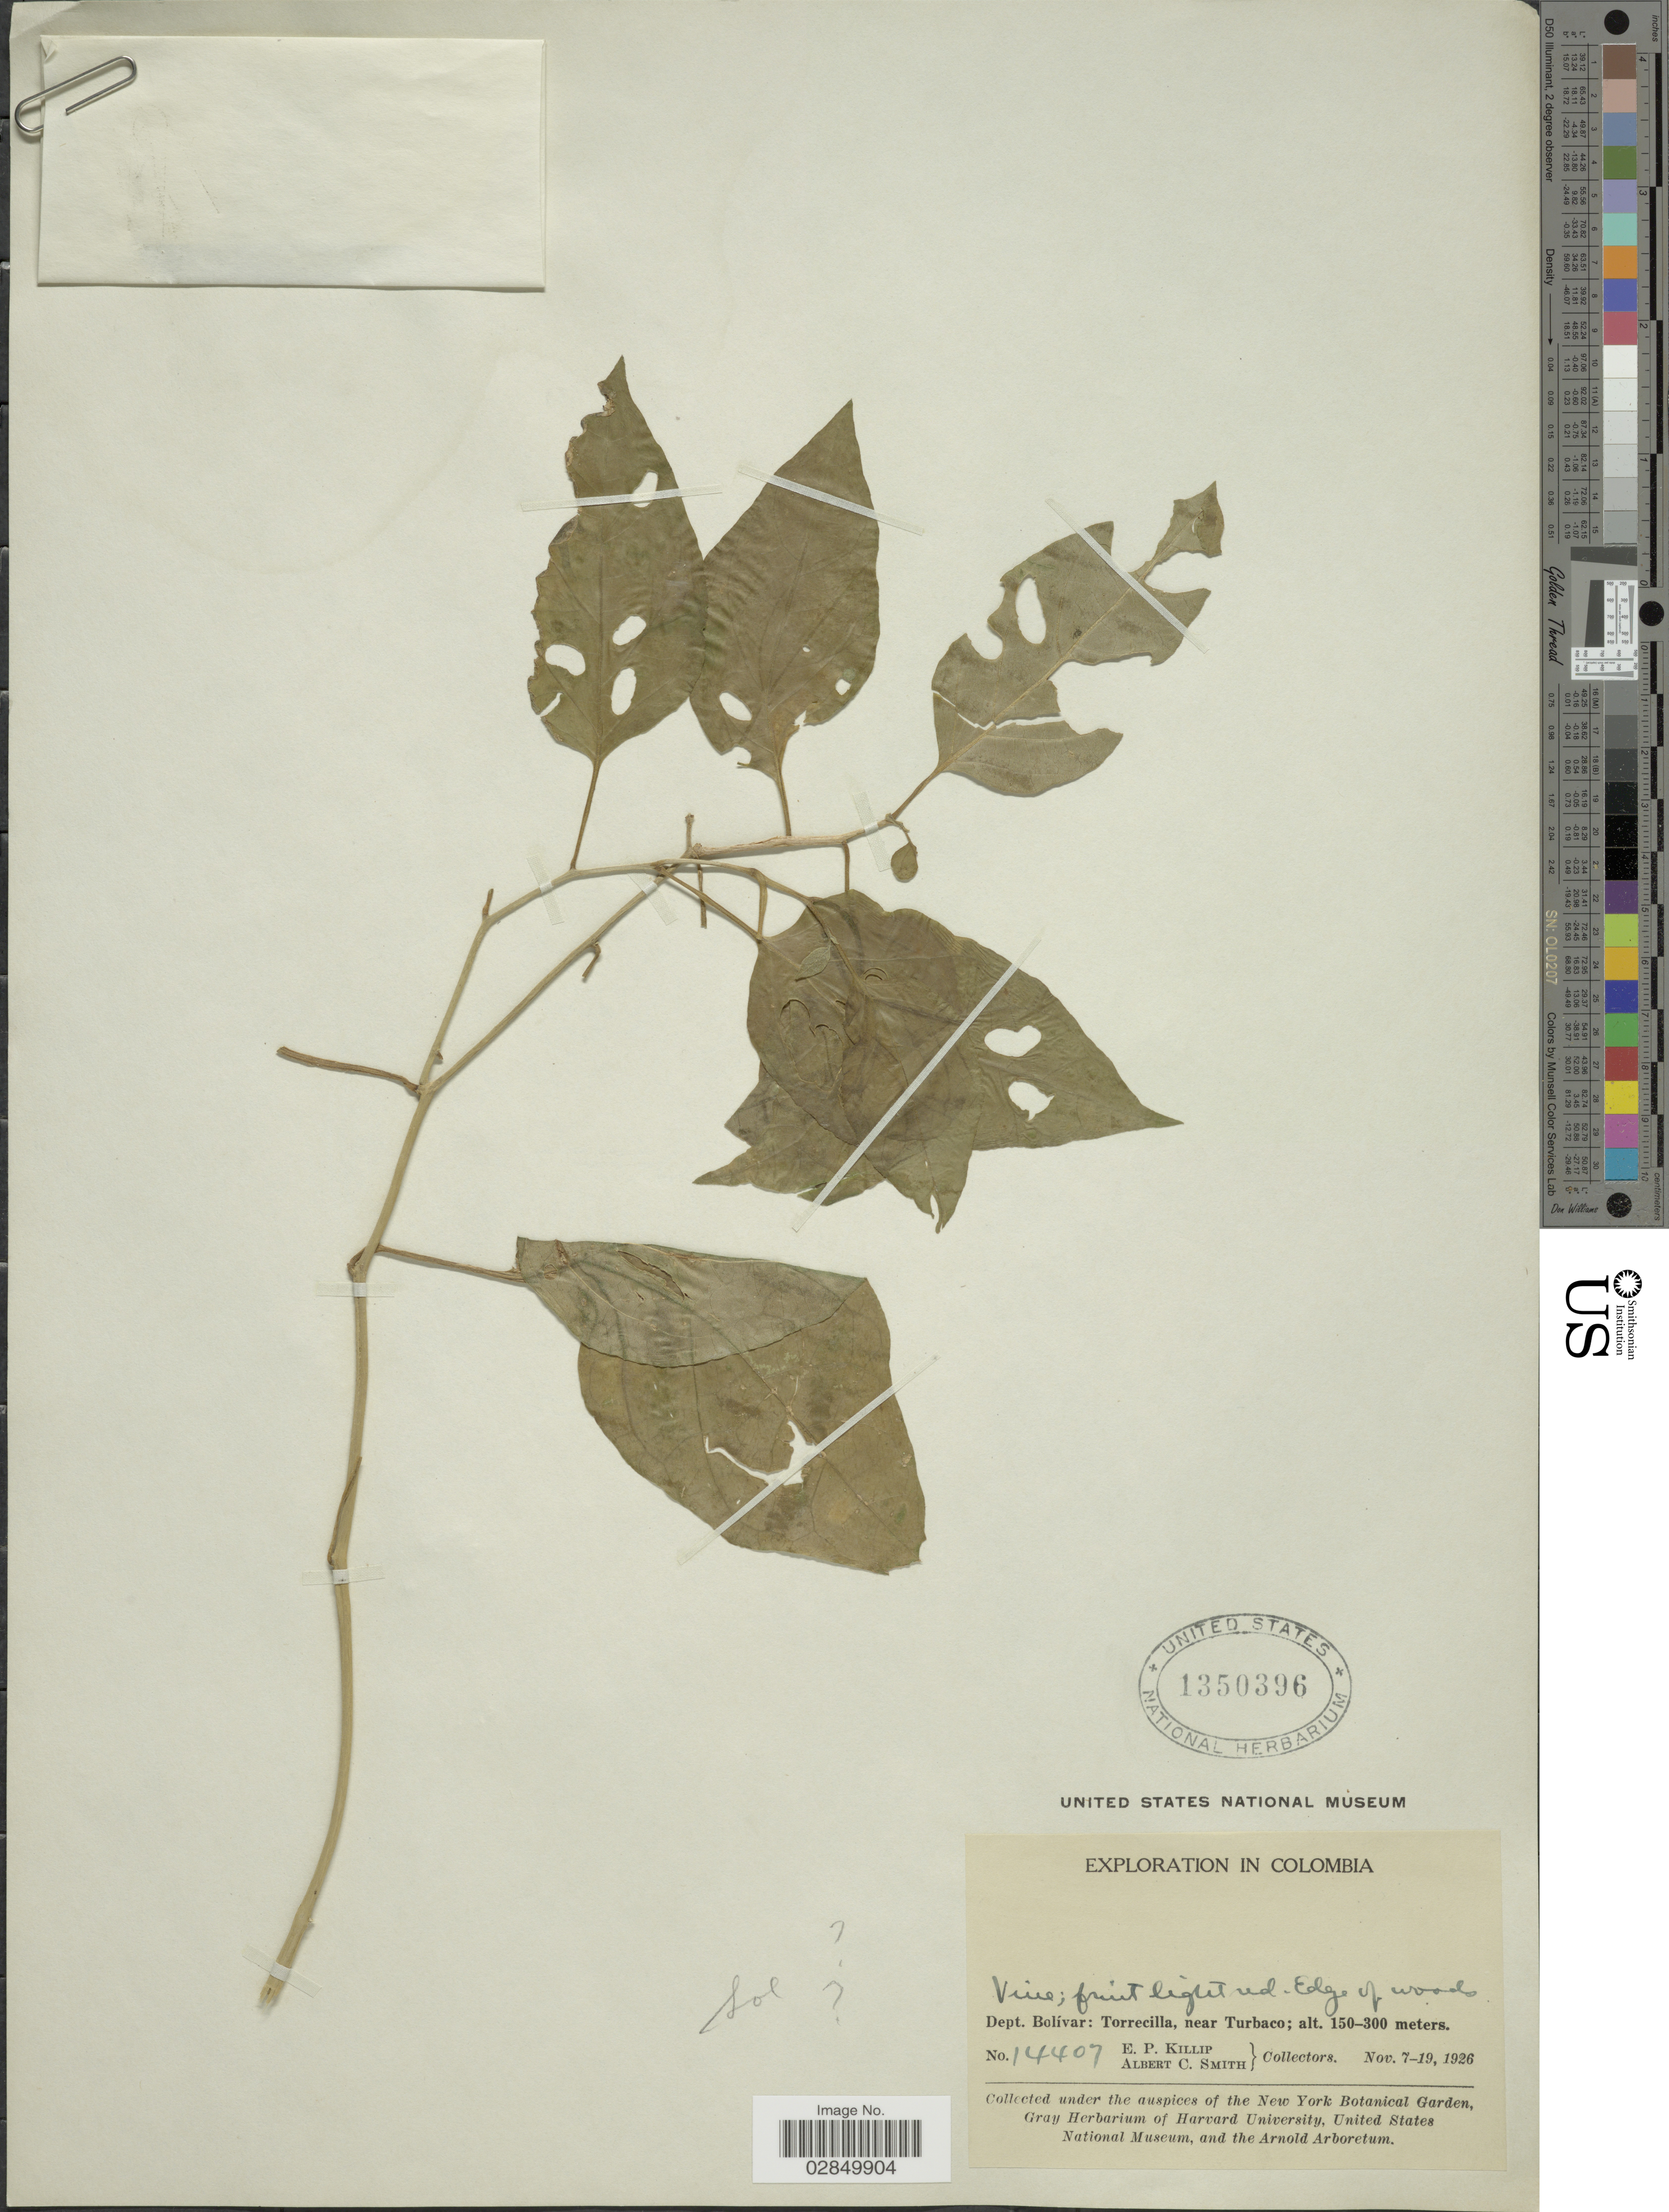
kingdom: Plantae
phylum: Tracheophyta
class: Magnoliopsida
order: Solanales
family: Solanaceae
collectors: E. P. Killip & A. C. Smith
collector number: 14407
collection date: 1926-11-07/1926-11-19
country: Colombia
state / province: Bolívar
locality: Dept. Bolívar, Torrecilla, near Turbaco.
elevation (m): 150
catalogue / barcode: US 1350396